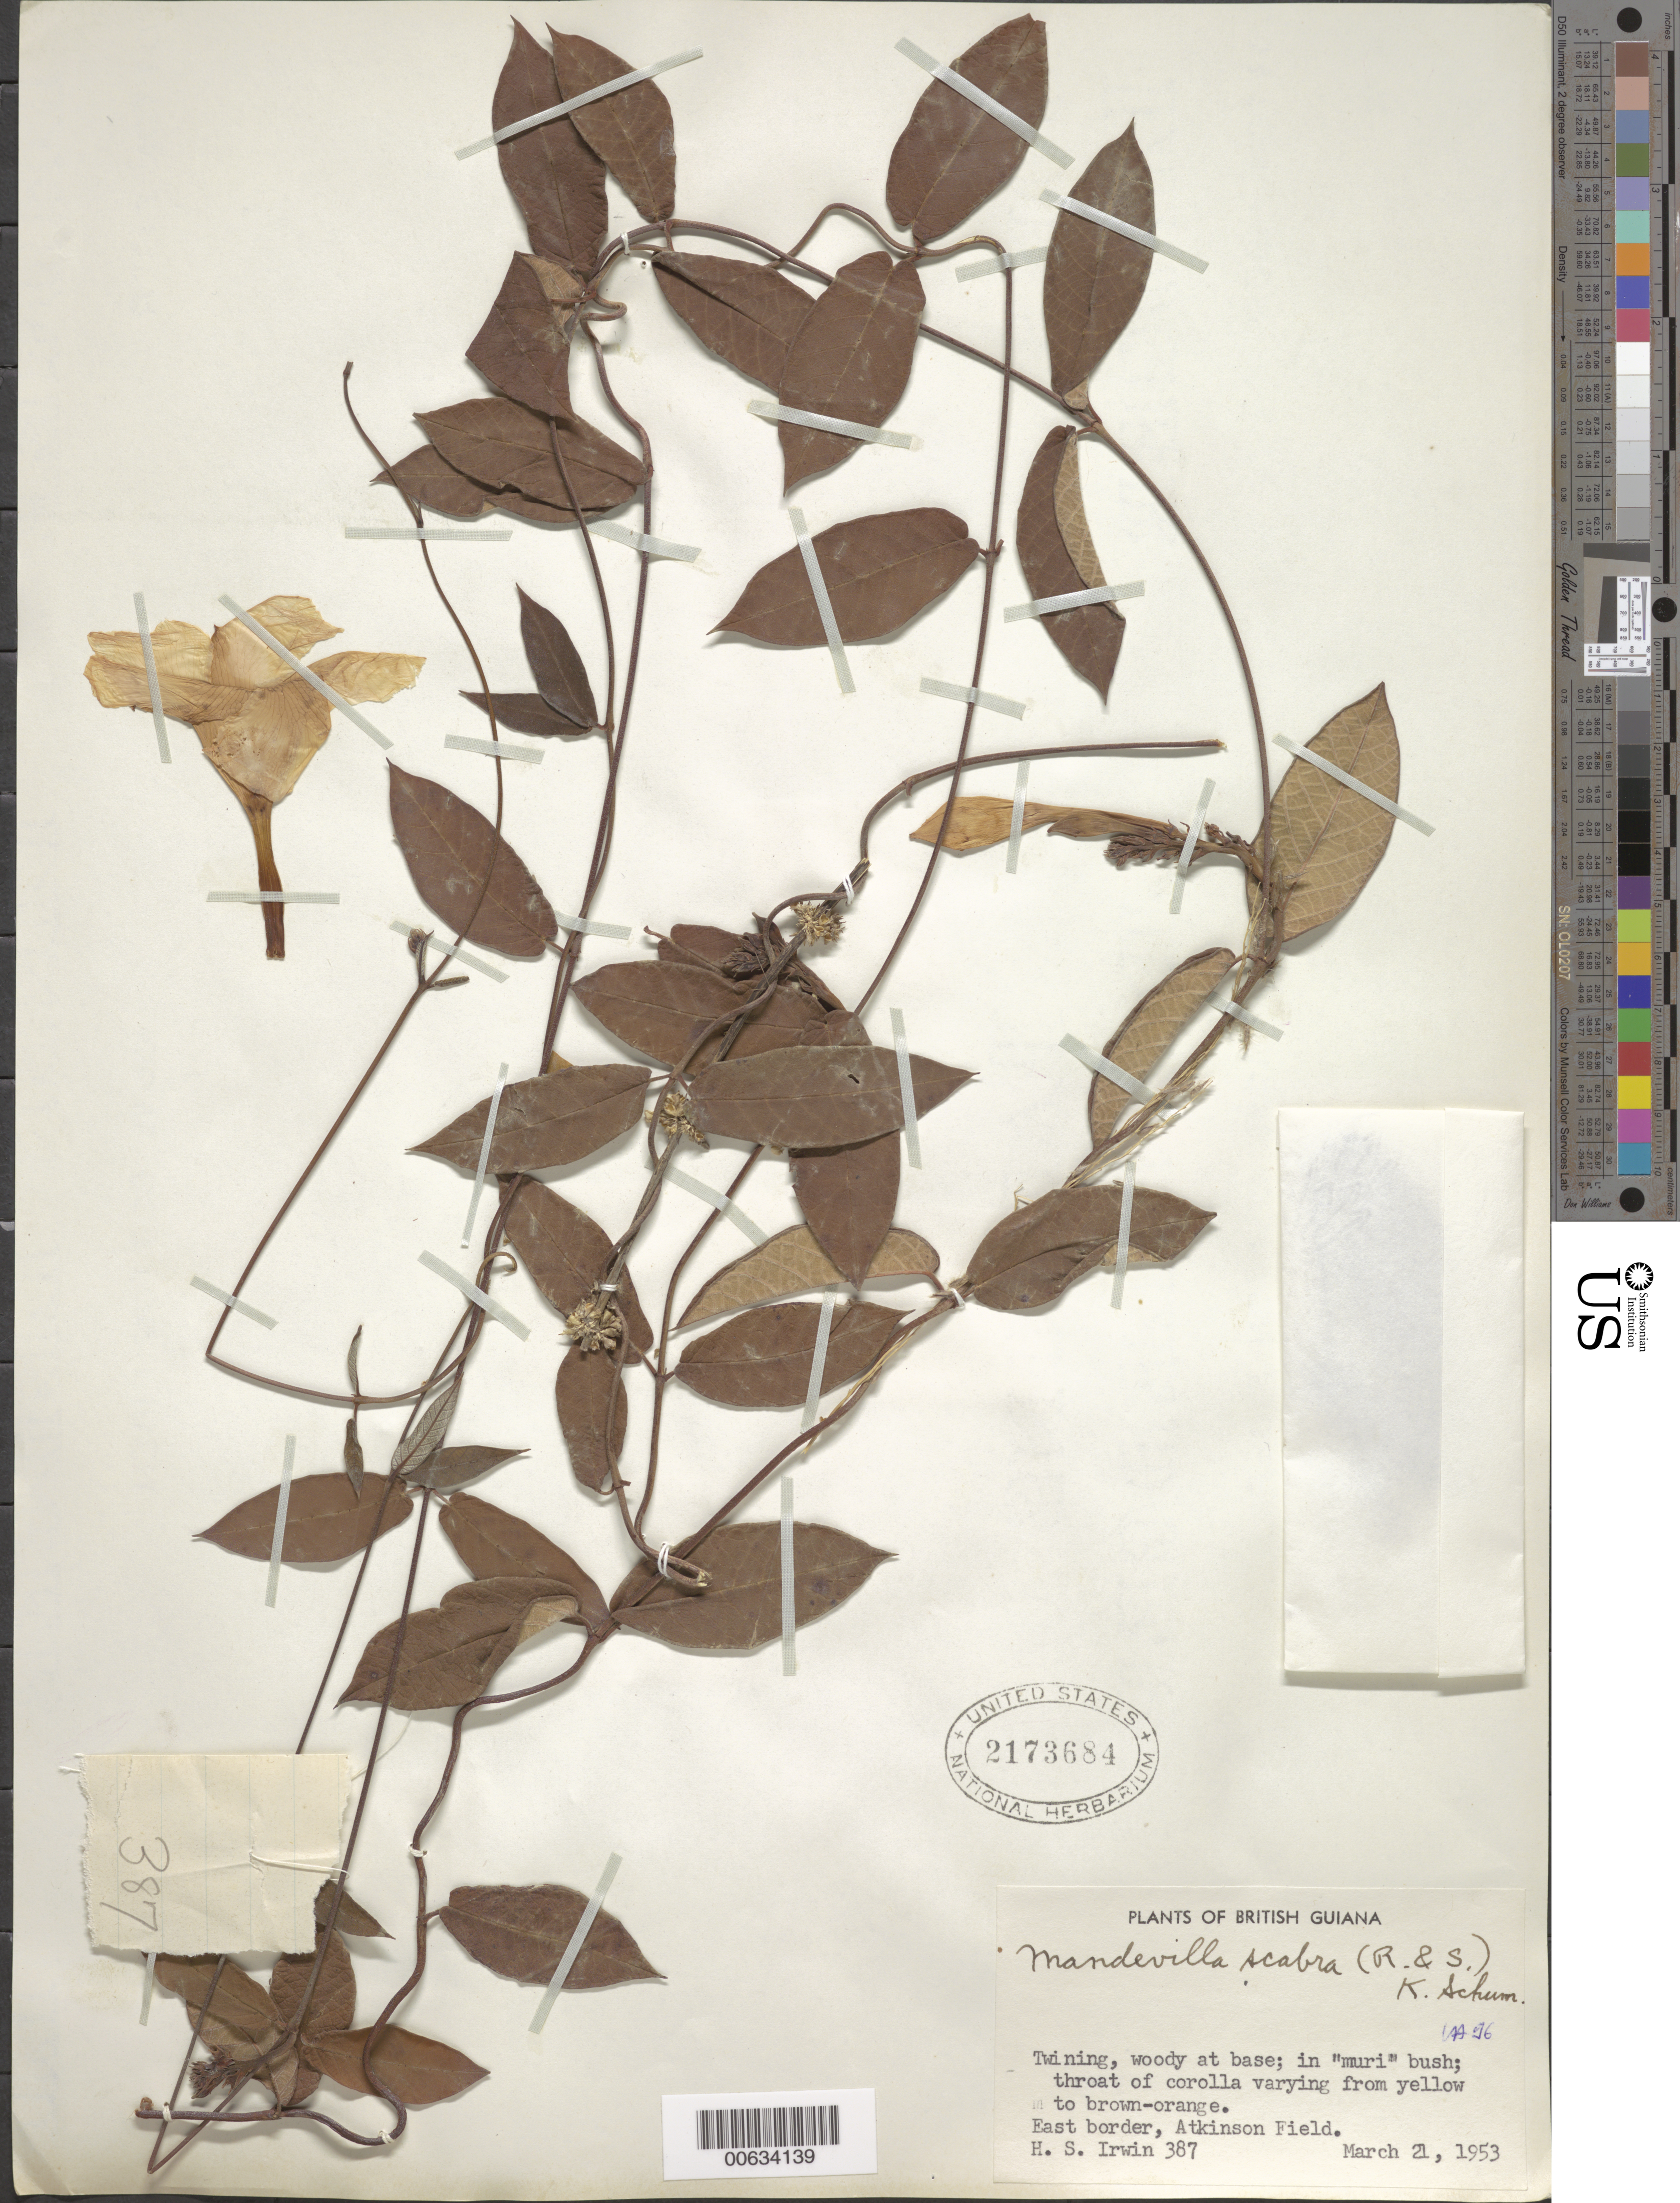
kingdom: Plantae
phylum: Tracheophyta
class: Magnoliopsida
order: Gentianales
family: Apocynaceae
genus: Mandevilla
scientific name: Mandevilla scabra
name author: (Hoffmanns. ex Roem. & Schult.) K. Schum.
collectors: H. Irwin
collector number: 387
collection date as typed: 21-Mar-53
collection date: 1953-03-21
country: Guyana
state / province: Demerara-Mahaica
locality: Atkinson Field, E border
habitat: In "muri" bush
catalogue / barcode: US 2173684